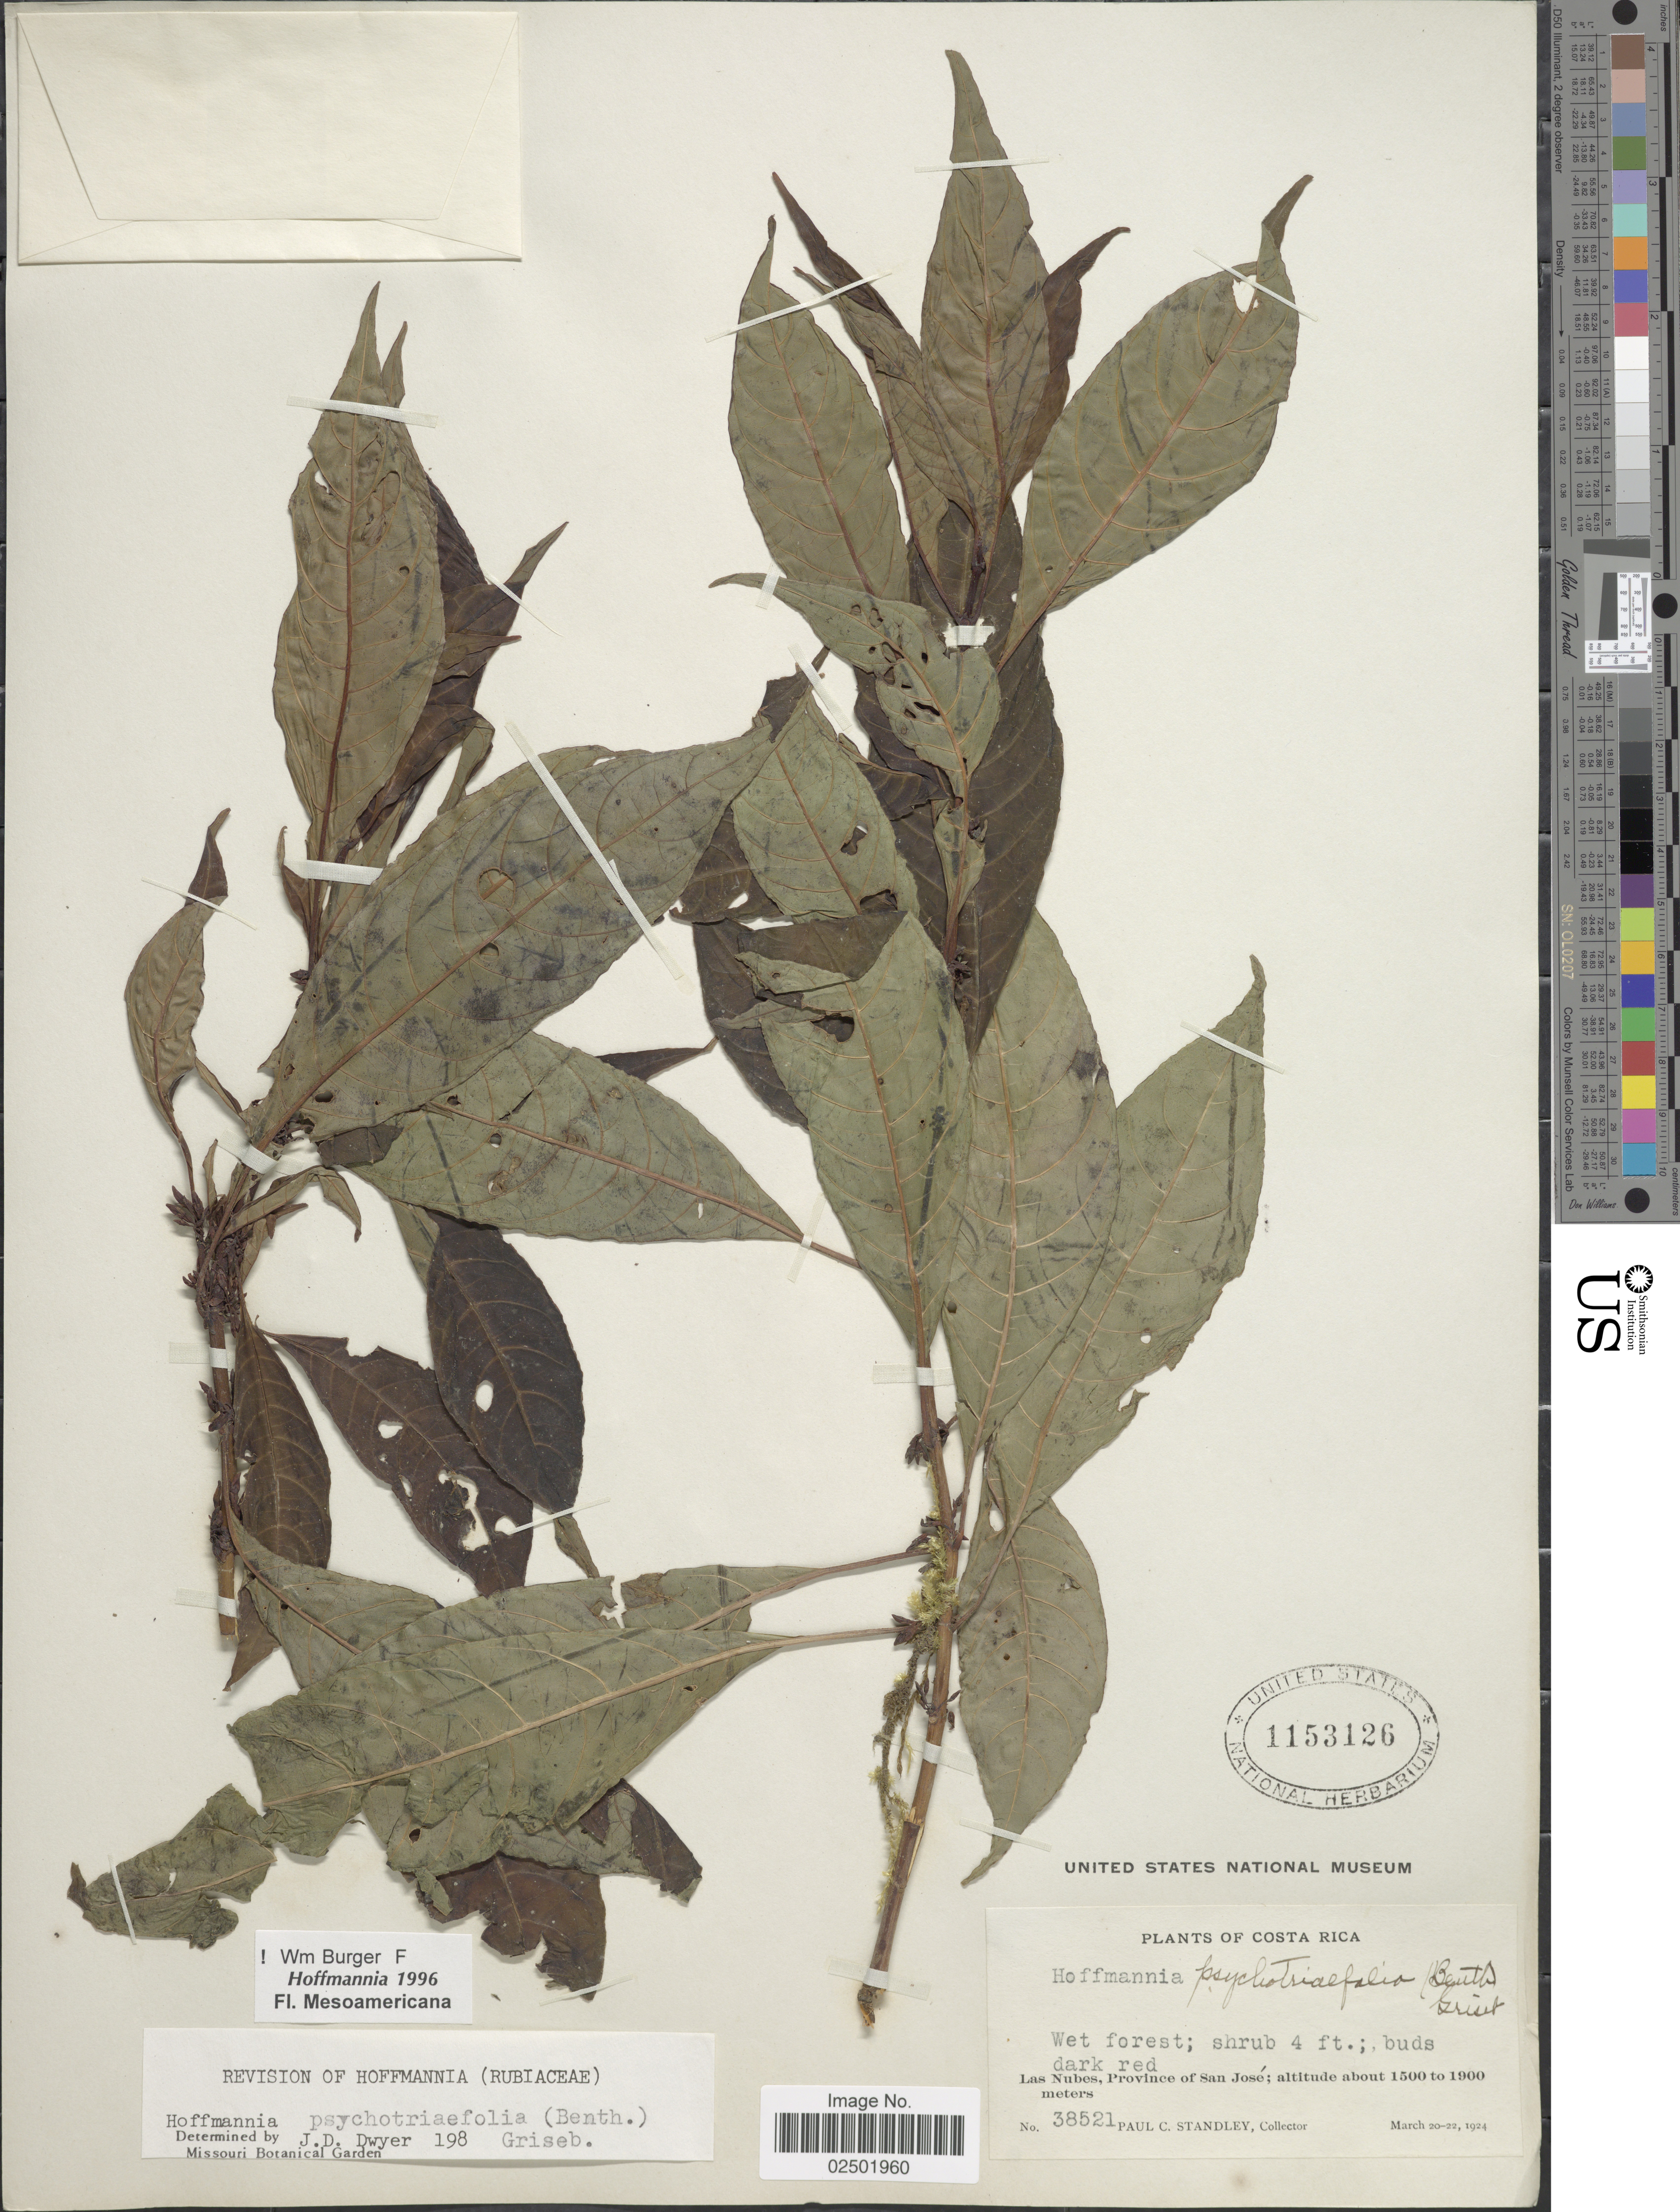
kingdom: Plantae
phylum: Tracheophyta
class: Magnoliopsida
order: Gentianales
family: Rubiaceae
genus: Hoffmannia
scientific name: Hoffmannia psychotriifolia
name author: (Benth.) Griseb.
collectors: P. C. Standley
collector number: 38521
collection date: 1924-03-20/1924-03-22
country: Costa Rica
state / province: San José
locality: Las Nubes,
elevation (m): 1500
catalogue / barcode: US 1153126